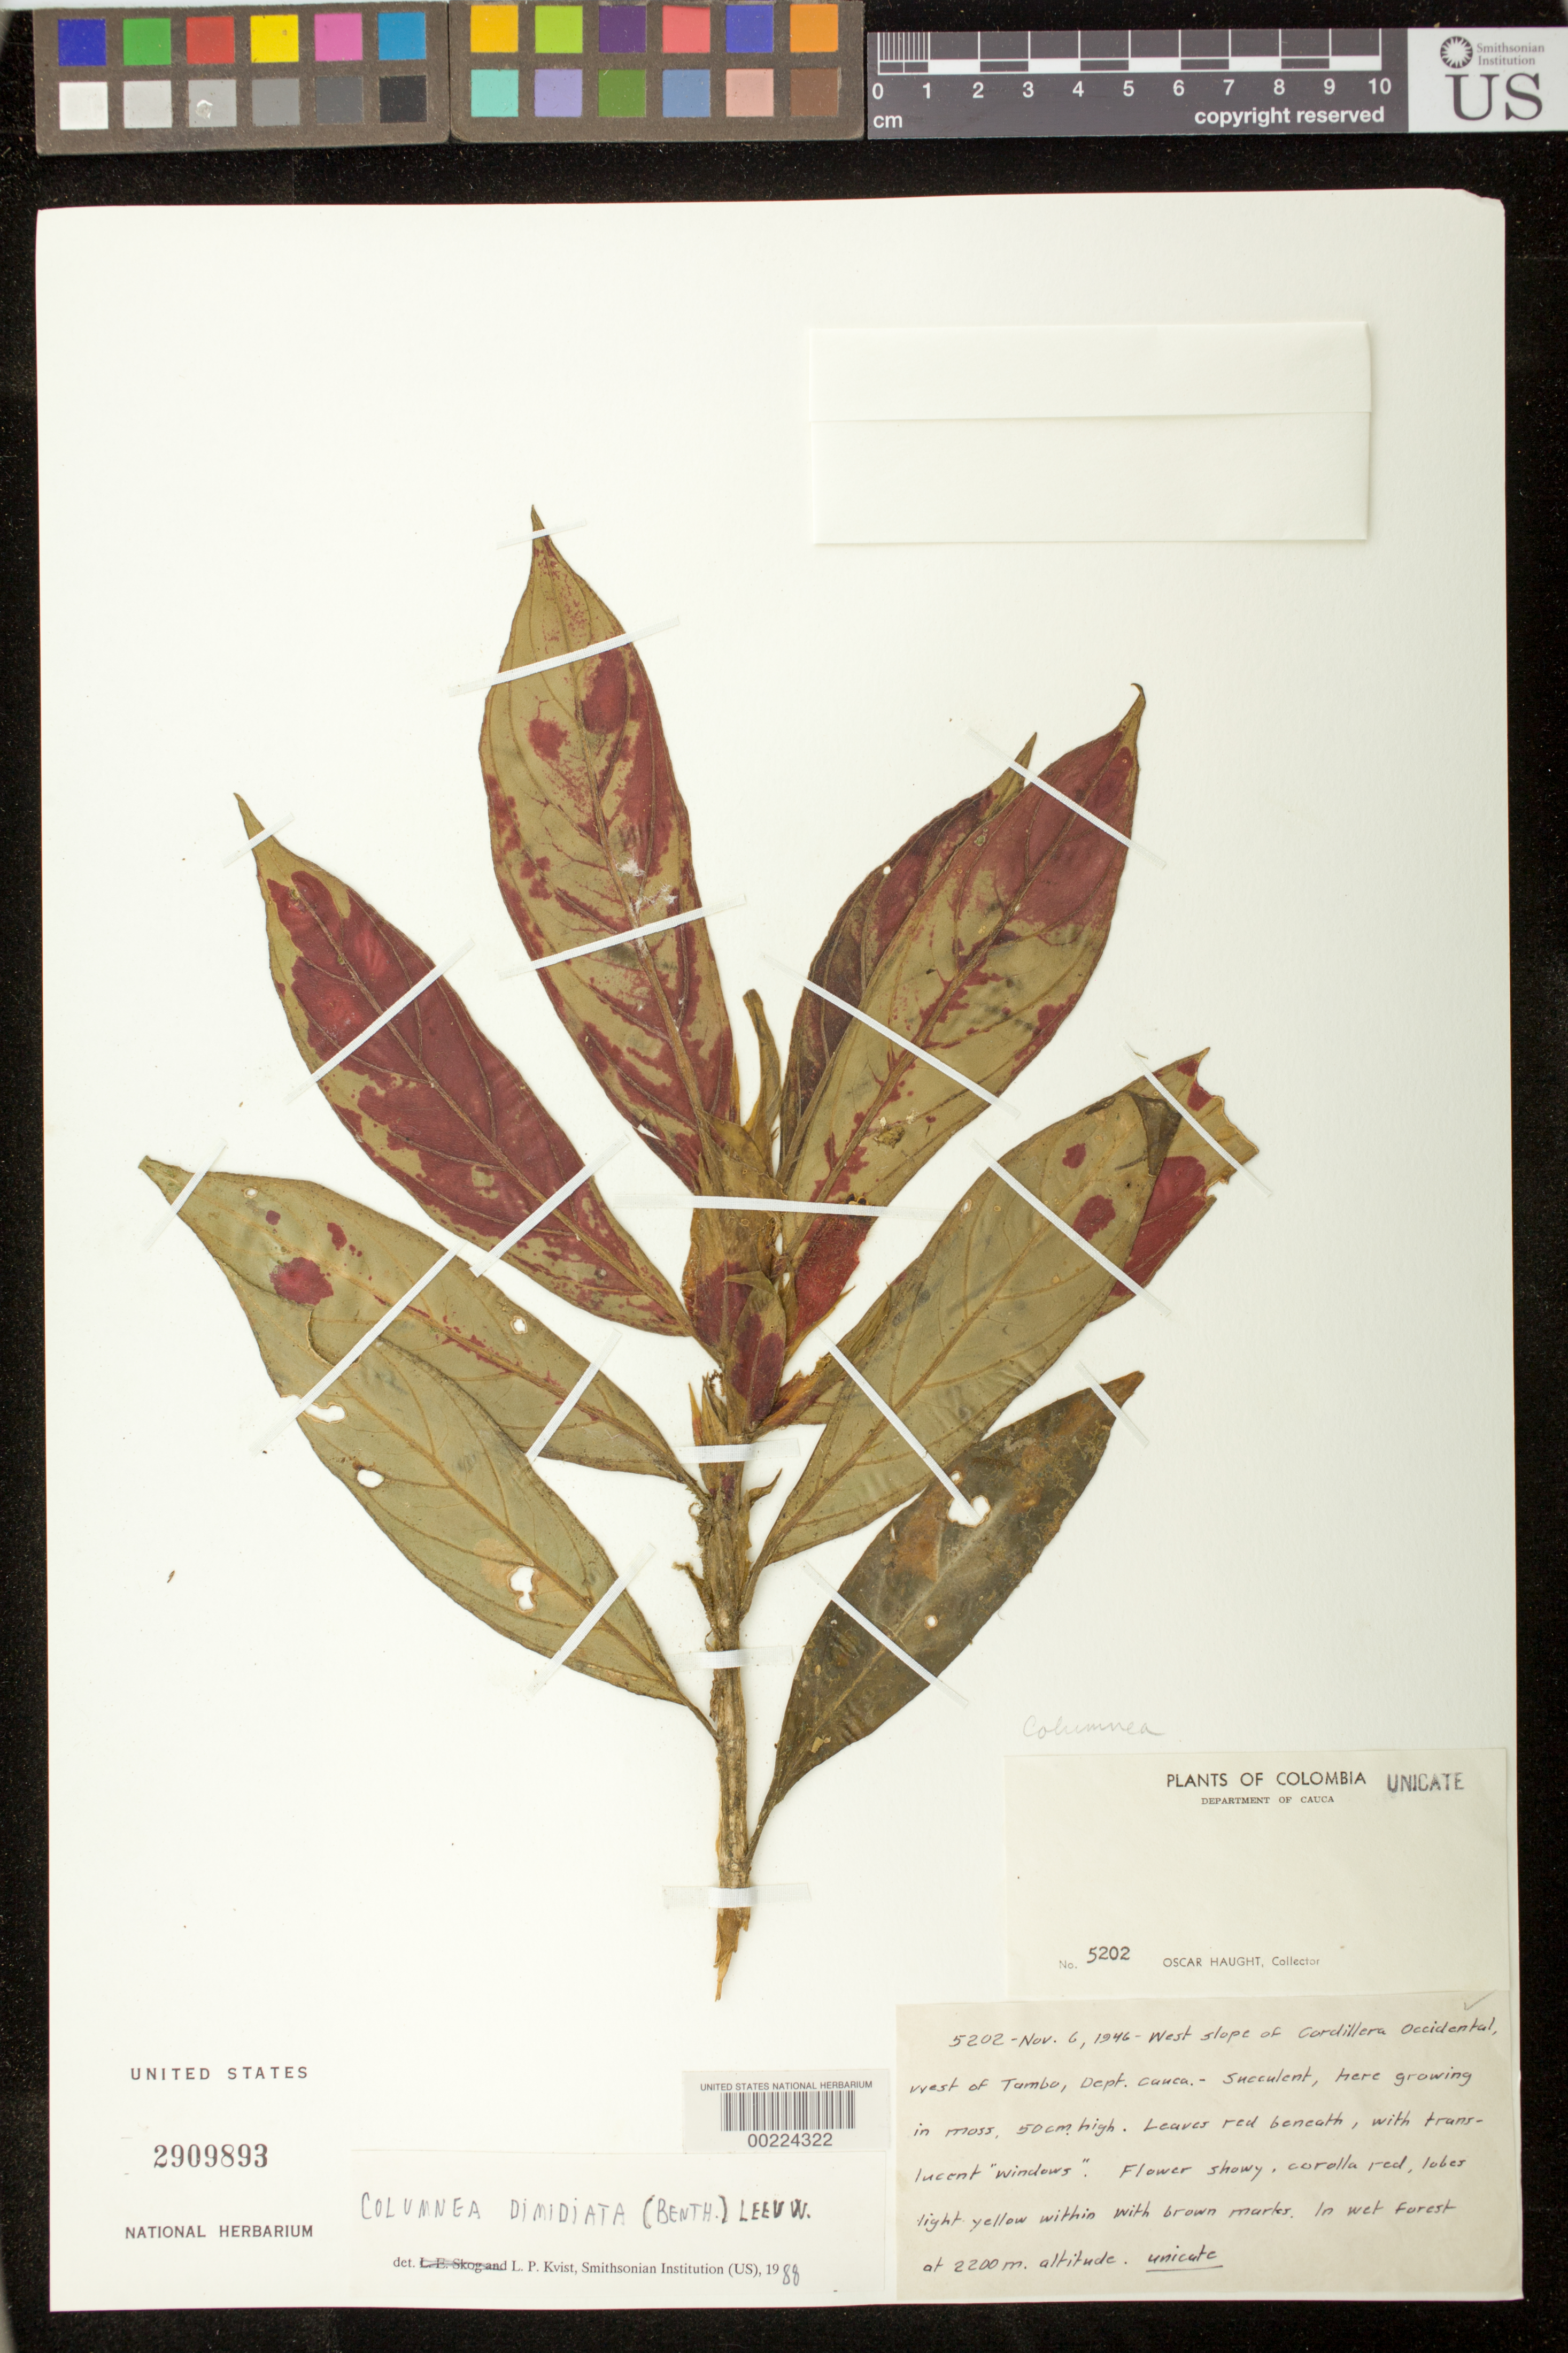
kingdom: Plantae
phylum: Tracheophyta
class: Magnoliopsida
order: Lamiales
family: Gesneriaceae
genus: Columnea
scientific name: Columnea dimidiata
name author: (Benth.) Kuntze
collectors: O. L. Haught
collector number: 5202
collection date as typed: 06 Nov 1946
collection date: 1946-11-06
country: Colombia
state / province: Valle del Cauca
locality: Cordillera Occidental, W of Tambo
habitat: In wet forest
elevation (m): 2200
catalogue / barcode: US 2909893